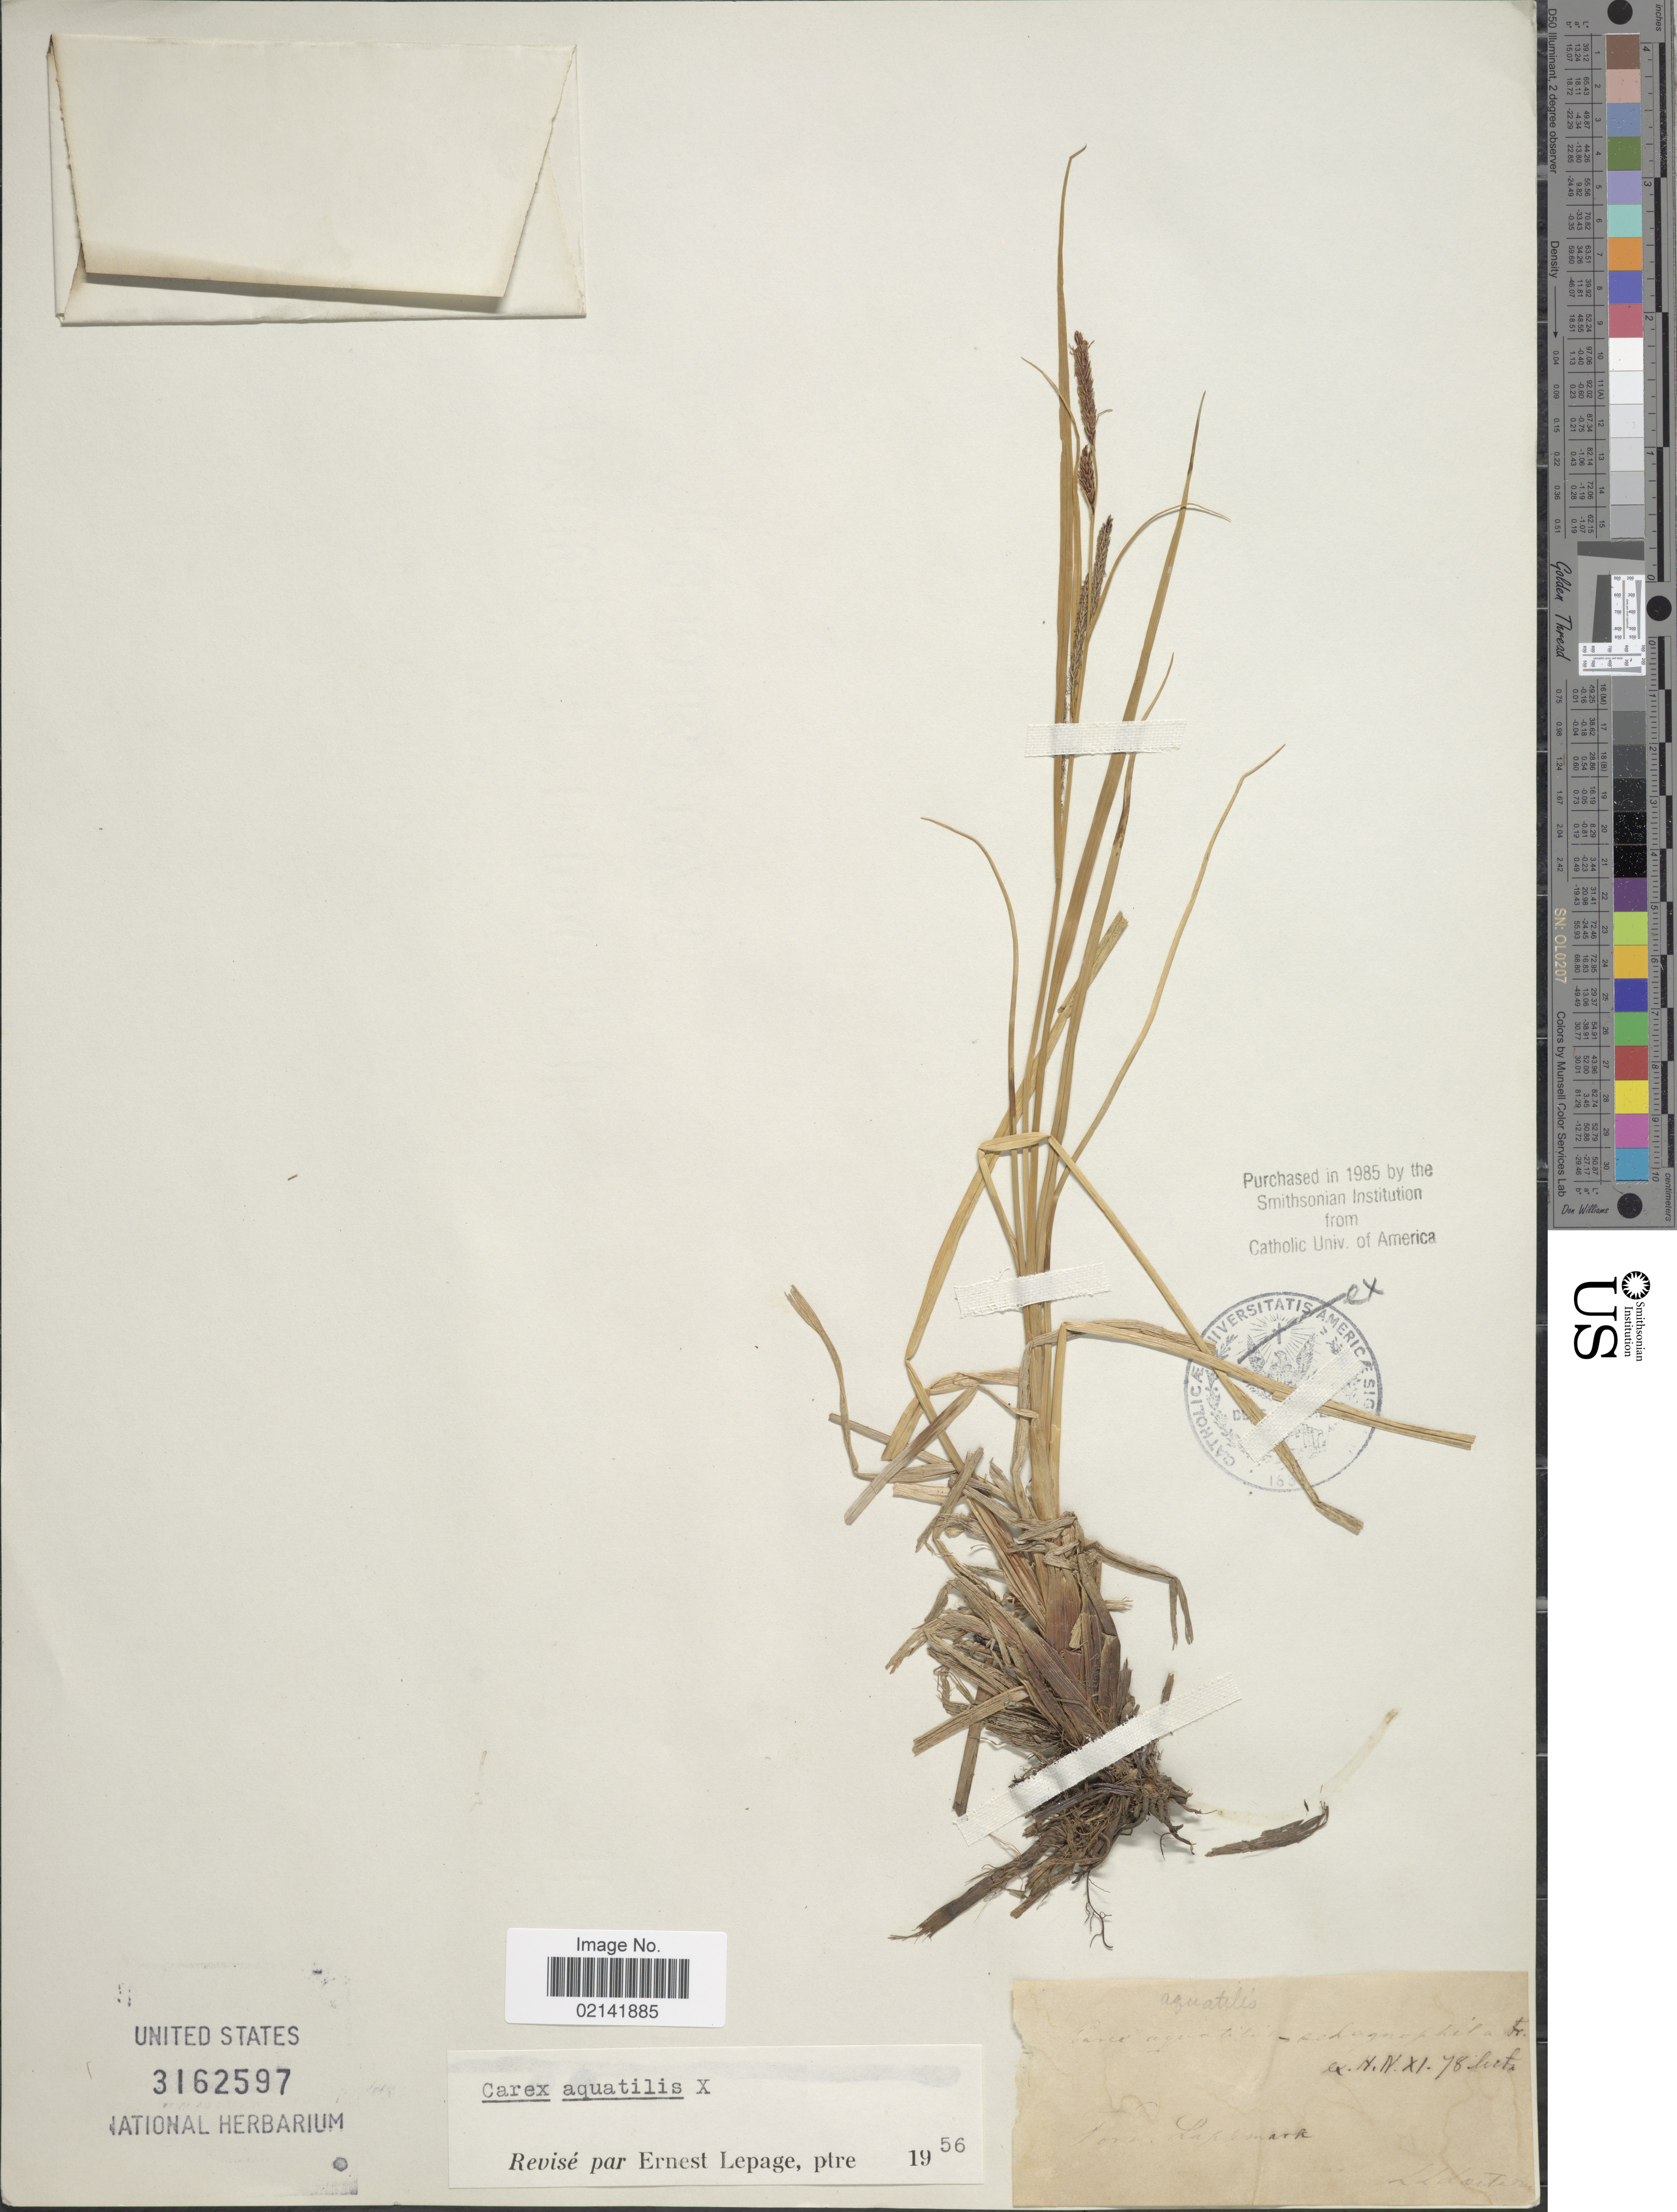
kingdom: Plantae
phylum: Tracheophyta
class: Liliopsida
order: Poales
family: Cyperaceae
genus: Carex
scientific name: Carex aquatilis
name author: Wahlenb.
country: Sweden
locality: Fors. Lappmark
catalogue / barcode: US 3162597